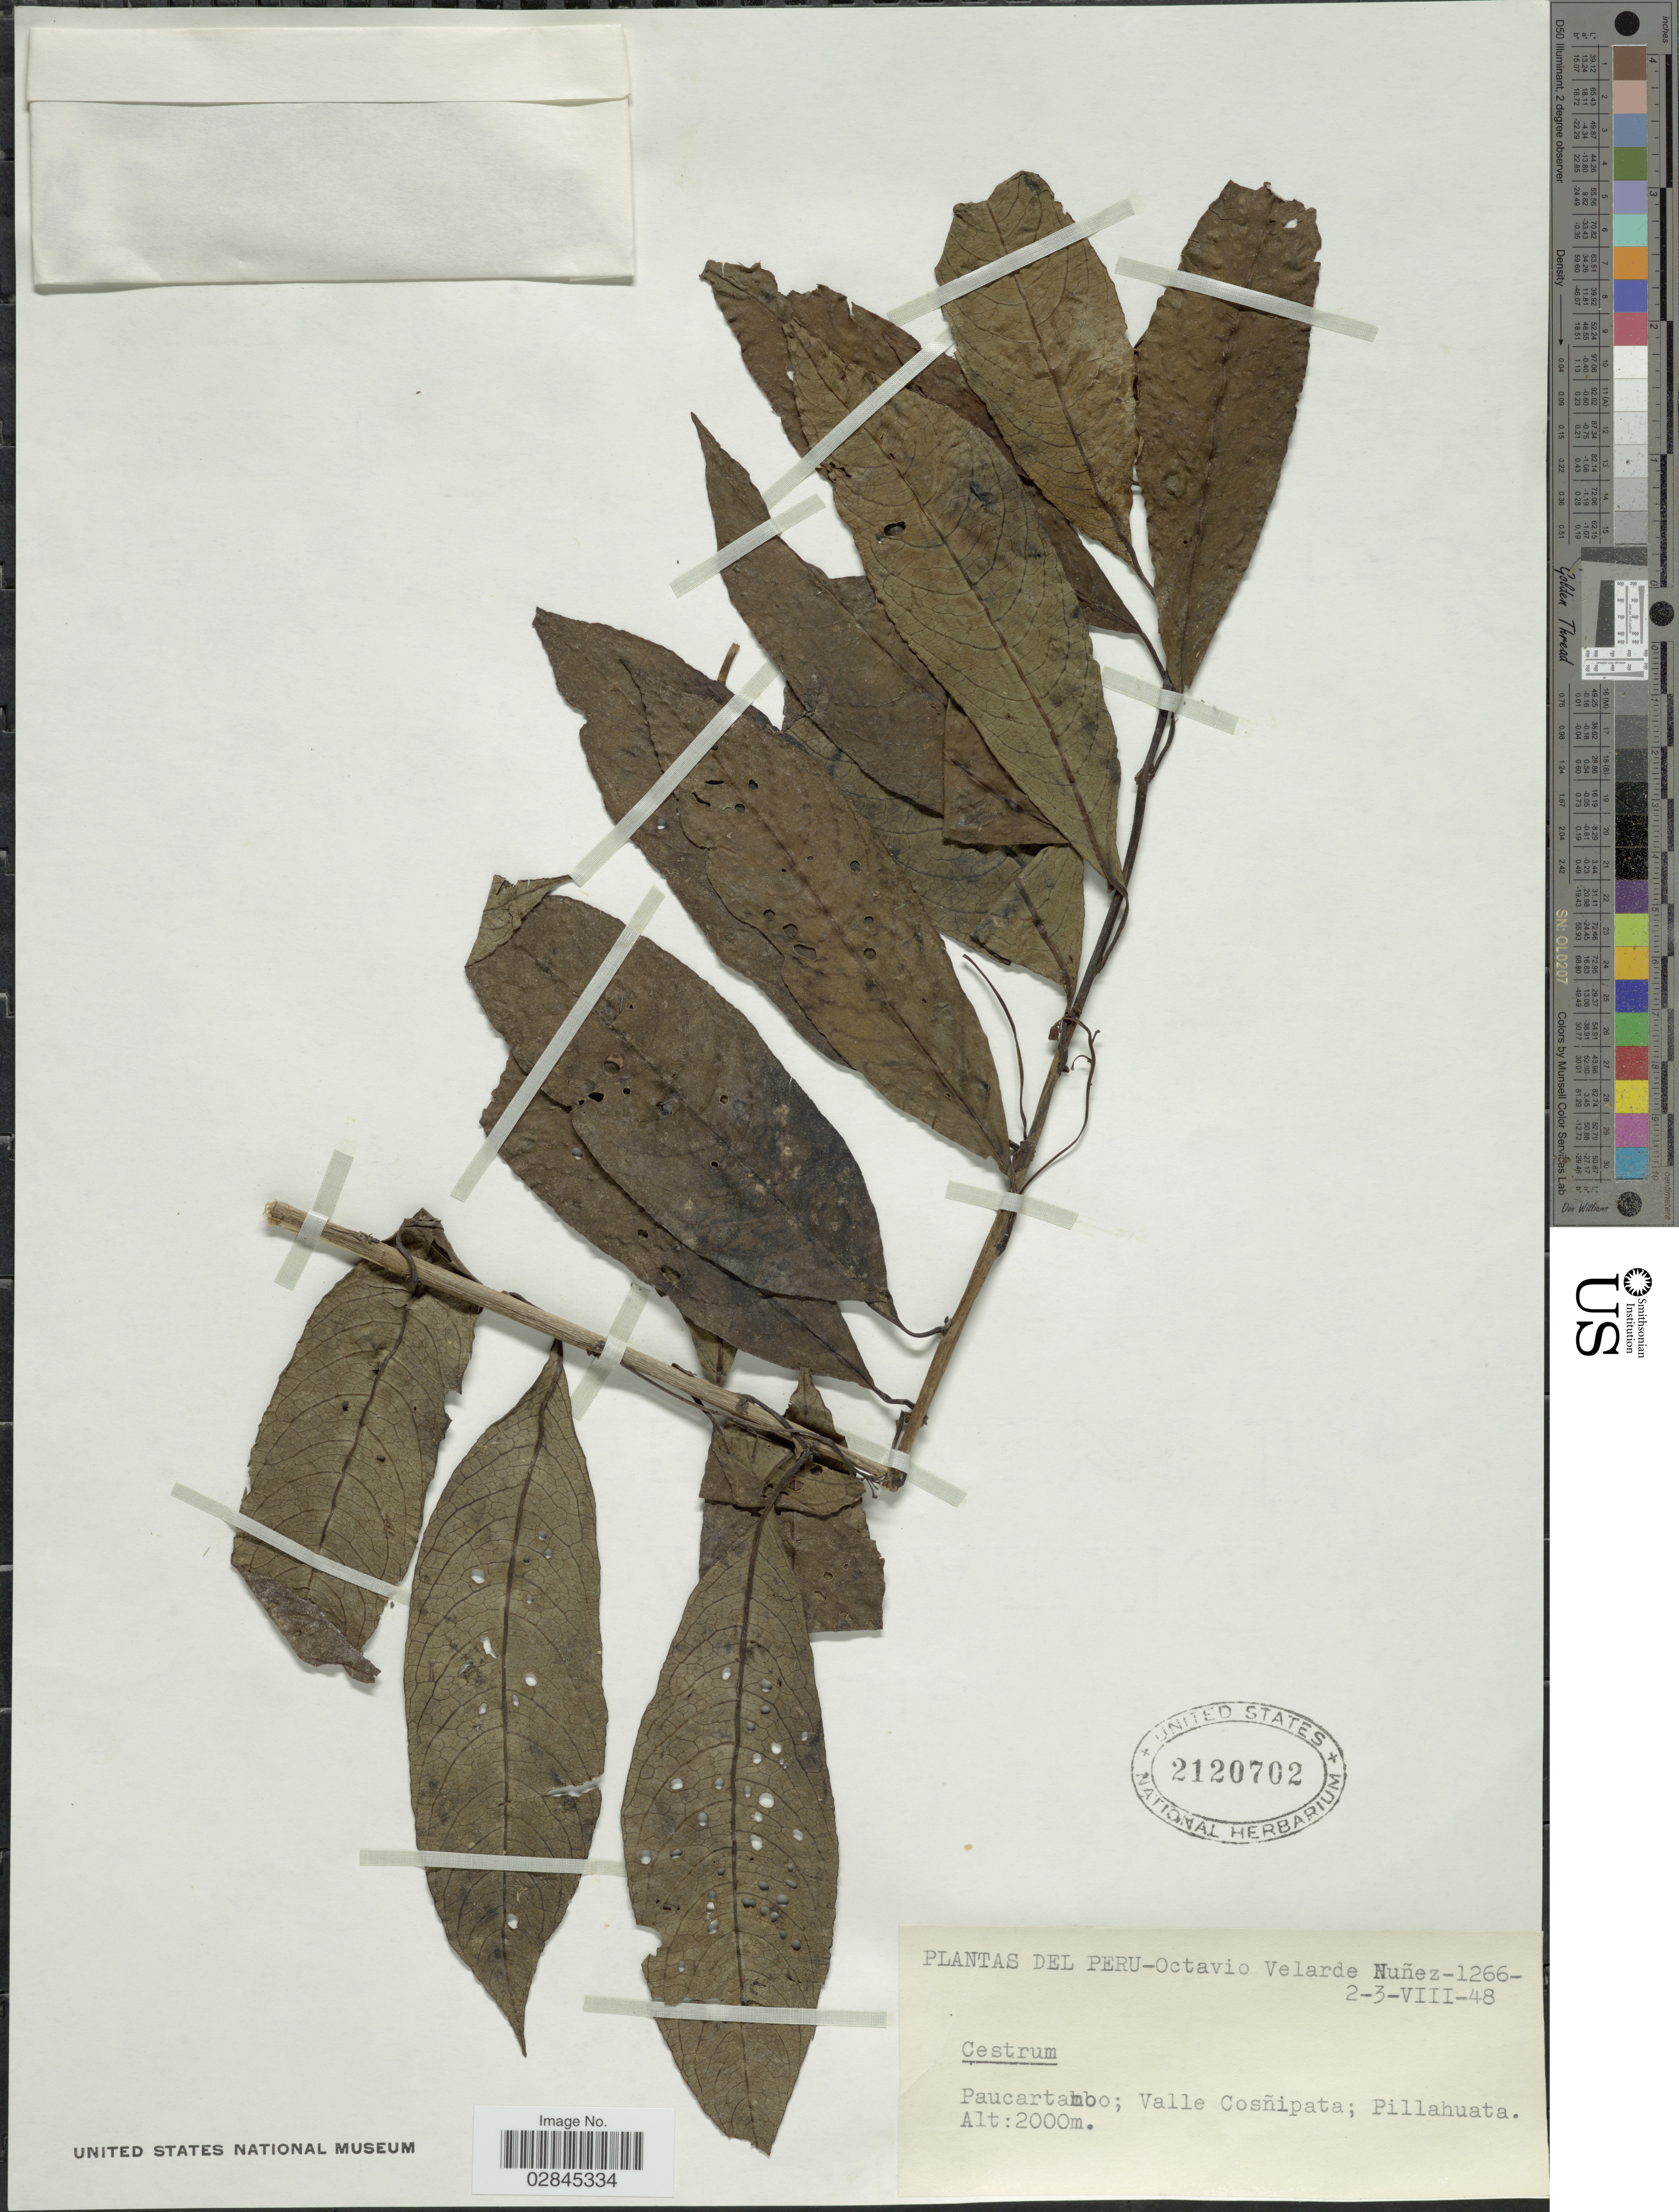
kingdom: Plantae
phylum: Tracheophyta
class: Magnoliopsida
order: Solanales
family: Solanaceae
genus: Cestrum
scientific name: Cestrum sp.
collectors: O. Velarde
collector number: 1266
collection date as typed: Transcribed d/m/y: 2/8/48 to 3/8/48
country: Peru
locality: Paucartambo; Valle Cosñipata; Pillahuata.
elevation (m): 2000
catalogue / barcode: US 2120702